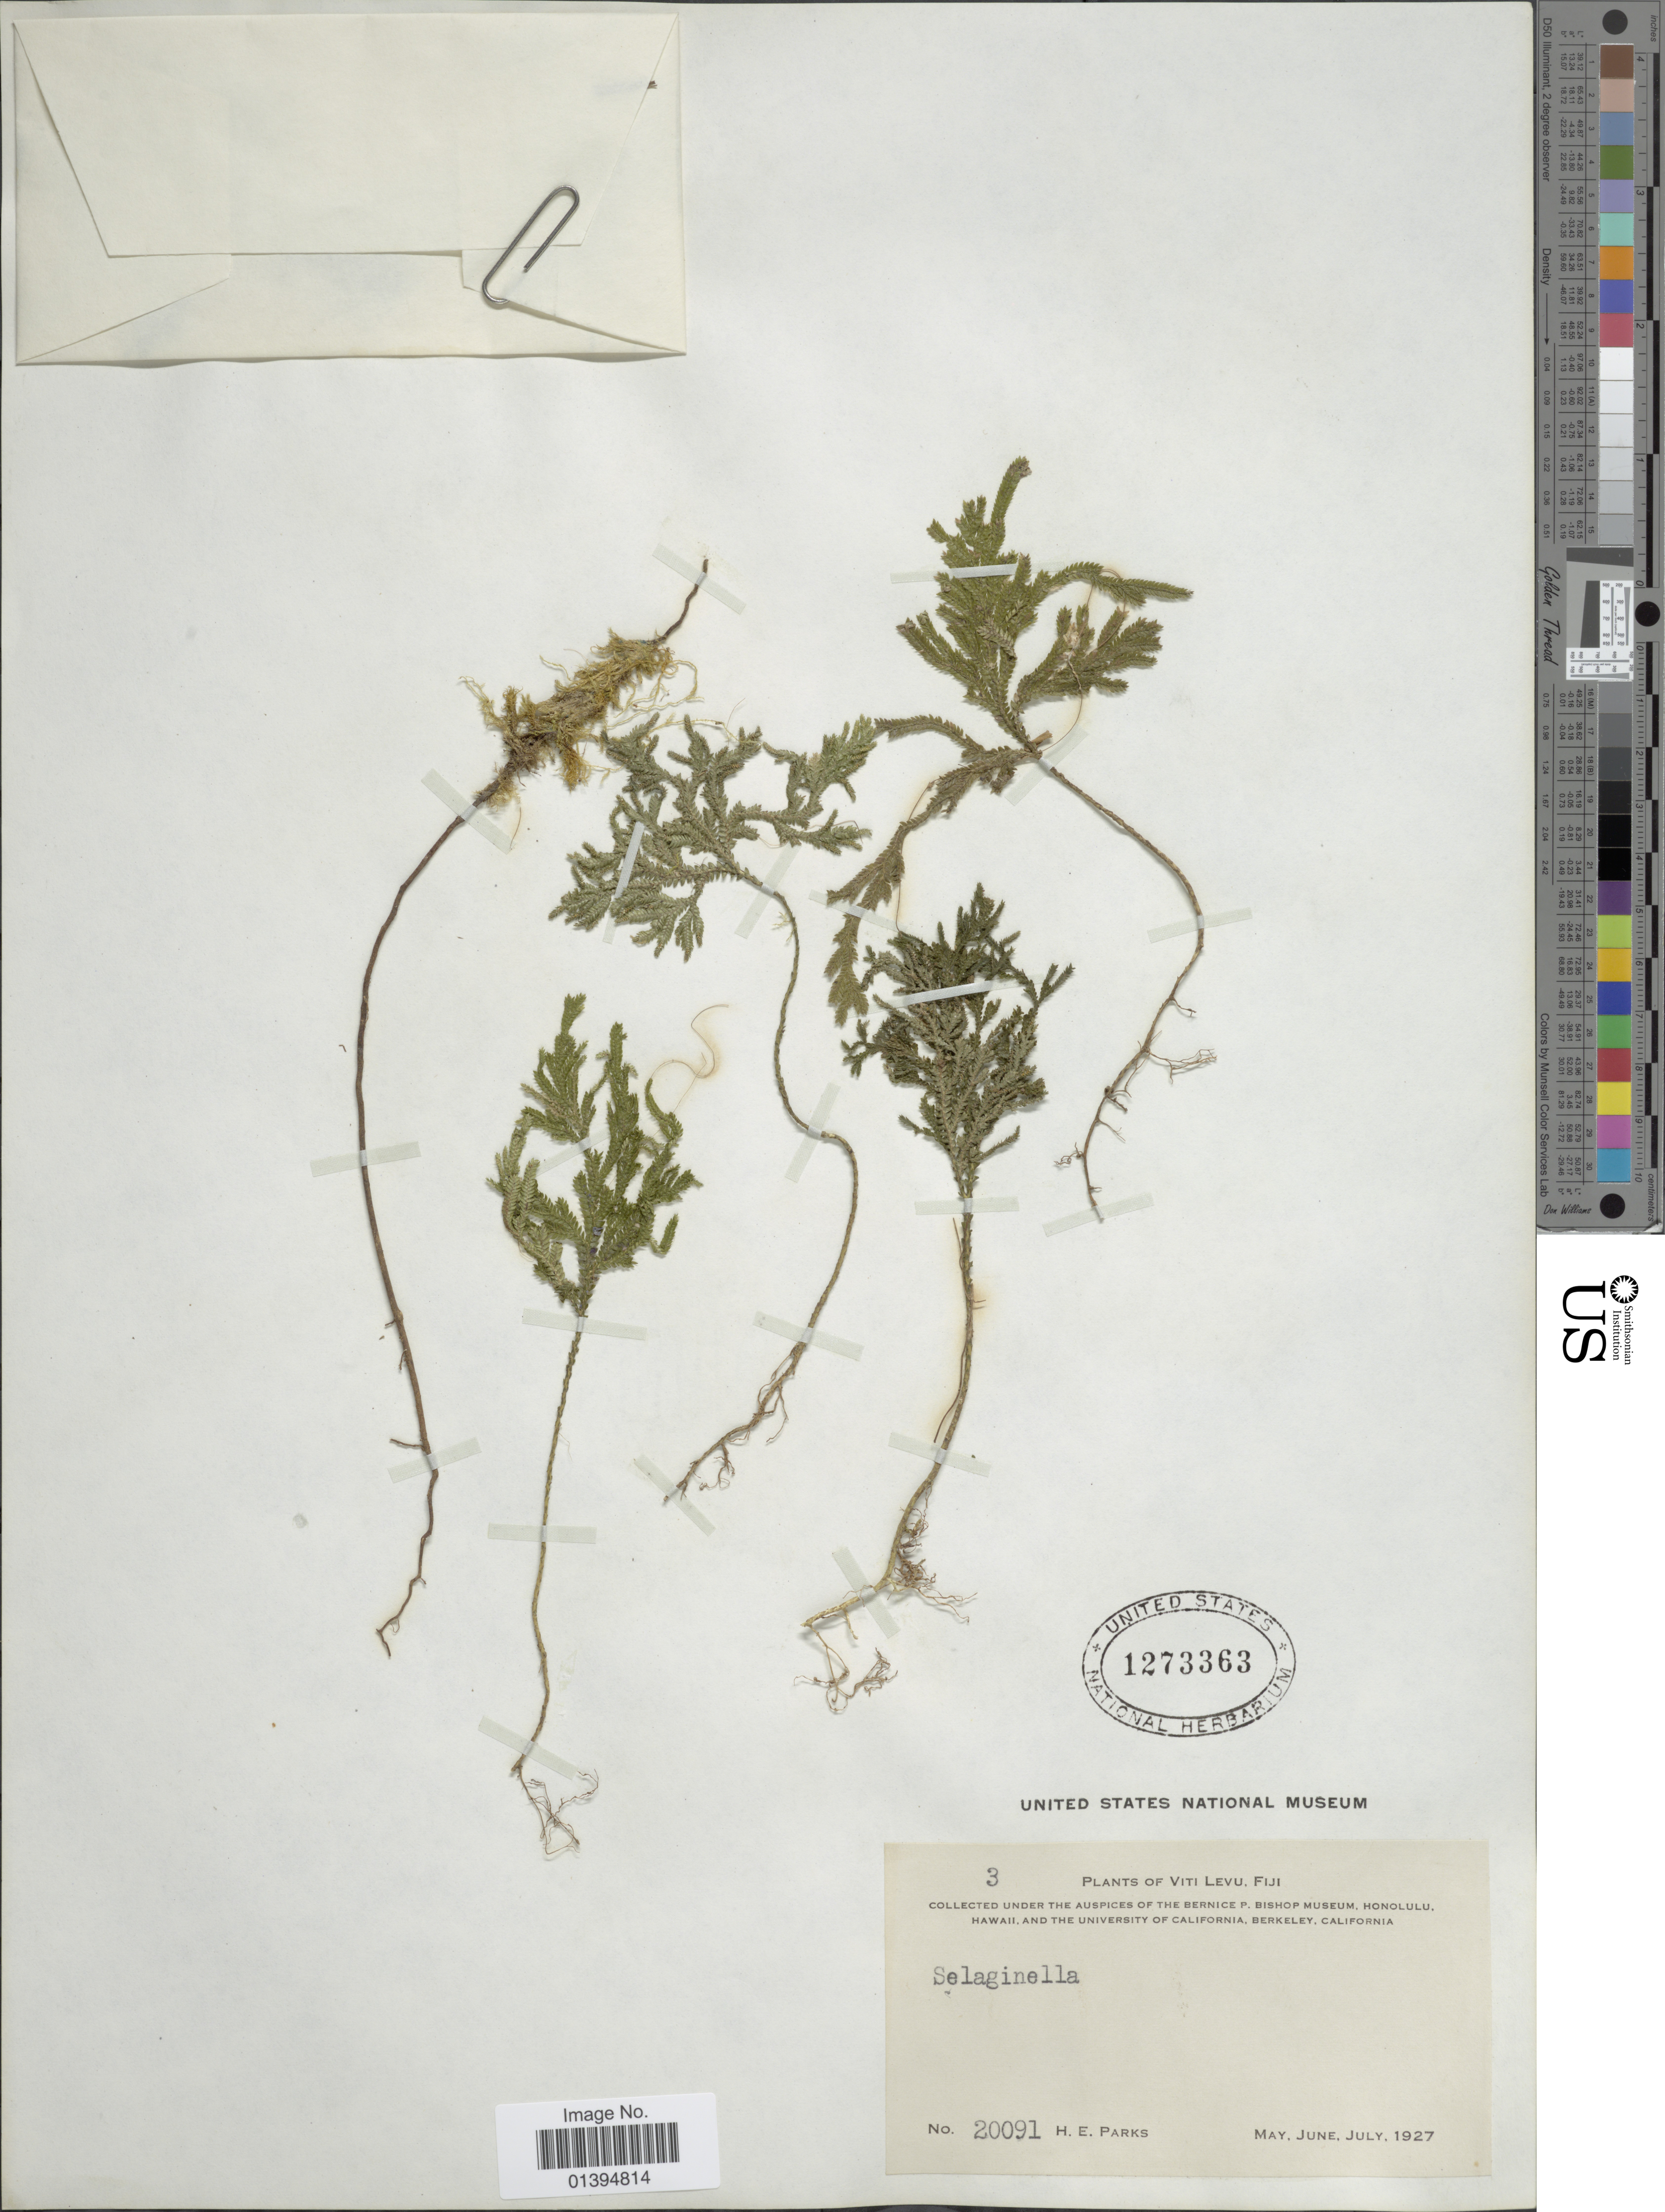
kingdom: Plantae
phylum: Tracheophyta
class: Lycopodiopsida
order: Selaginellales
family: Selaginellaceae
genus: Selaginella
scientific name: Selaginella sp.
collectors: H. E. Parks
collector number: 20091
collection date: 1927-05/1927-07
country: Fiji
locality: Viti Levu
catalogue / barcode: US 1273363